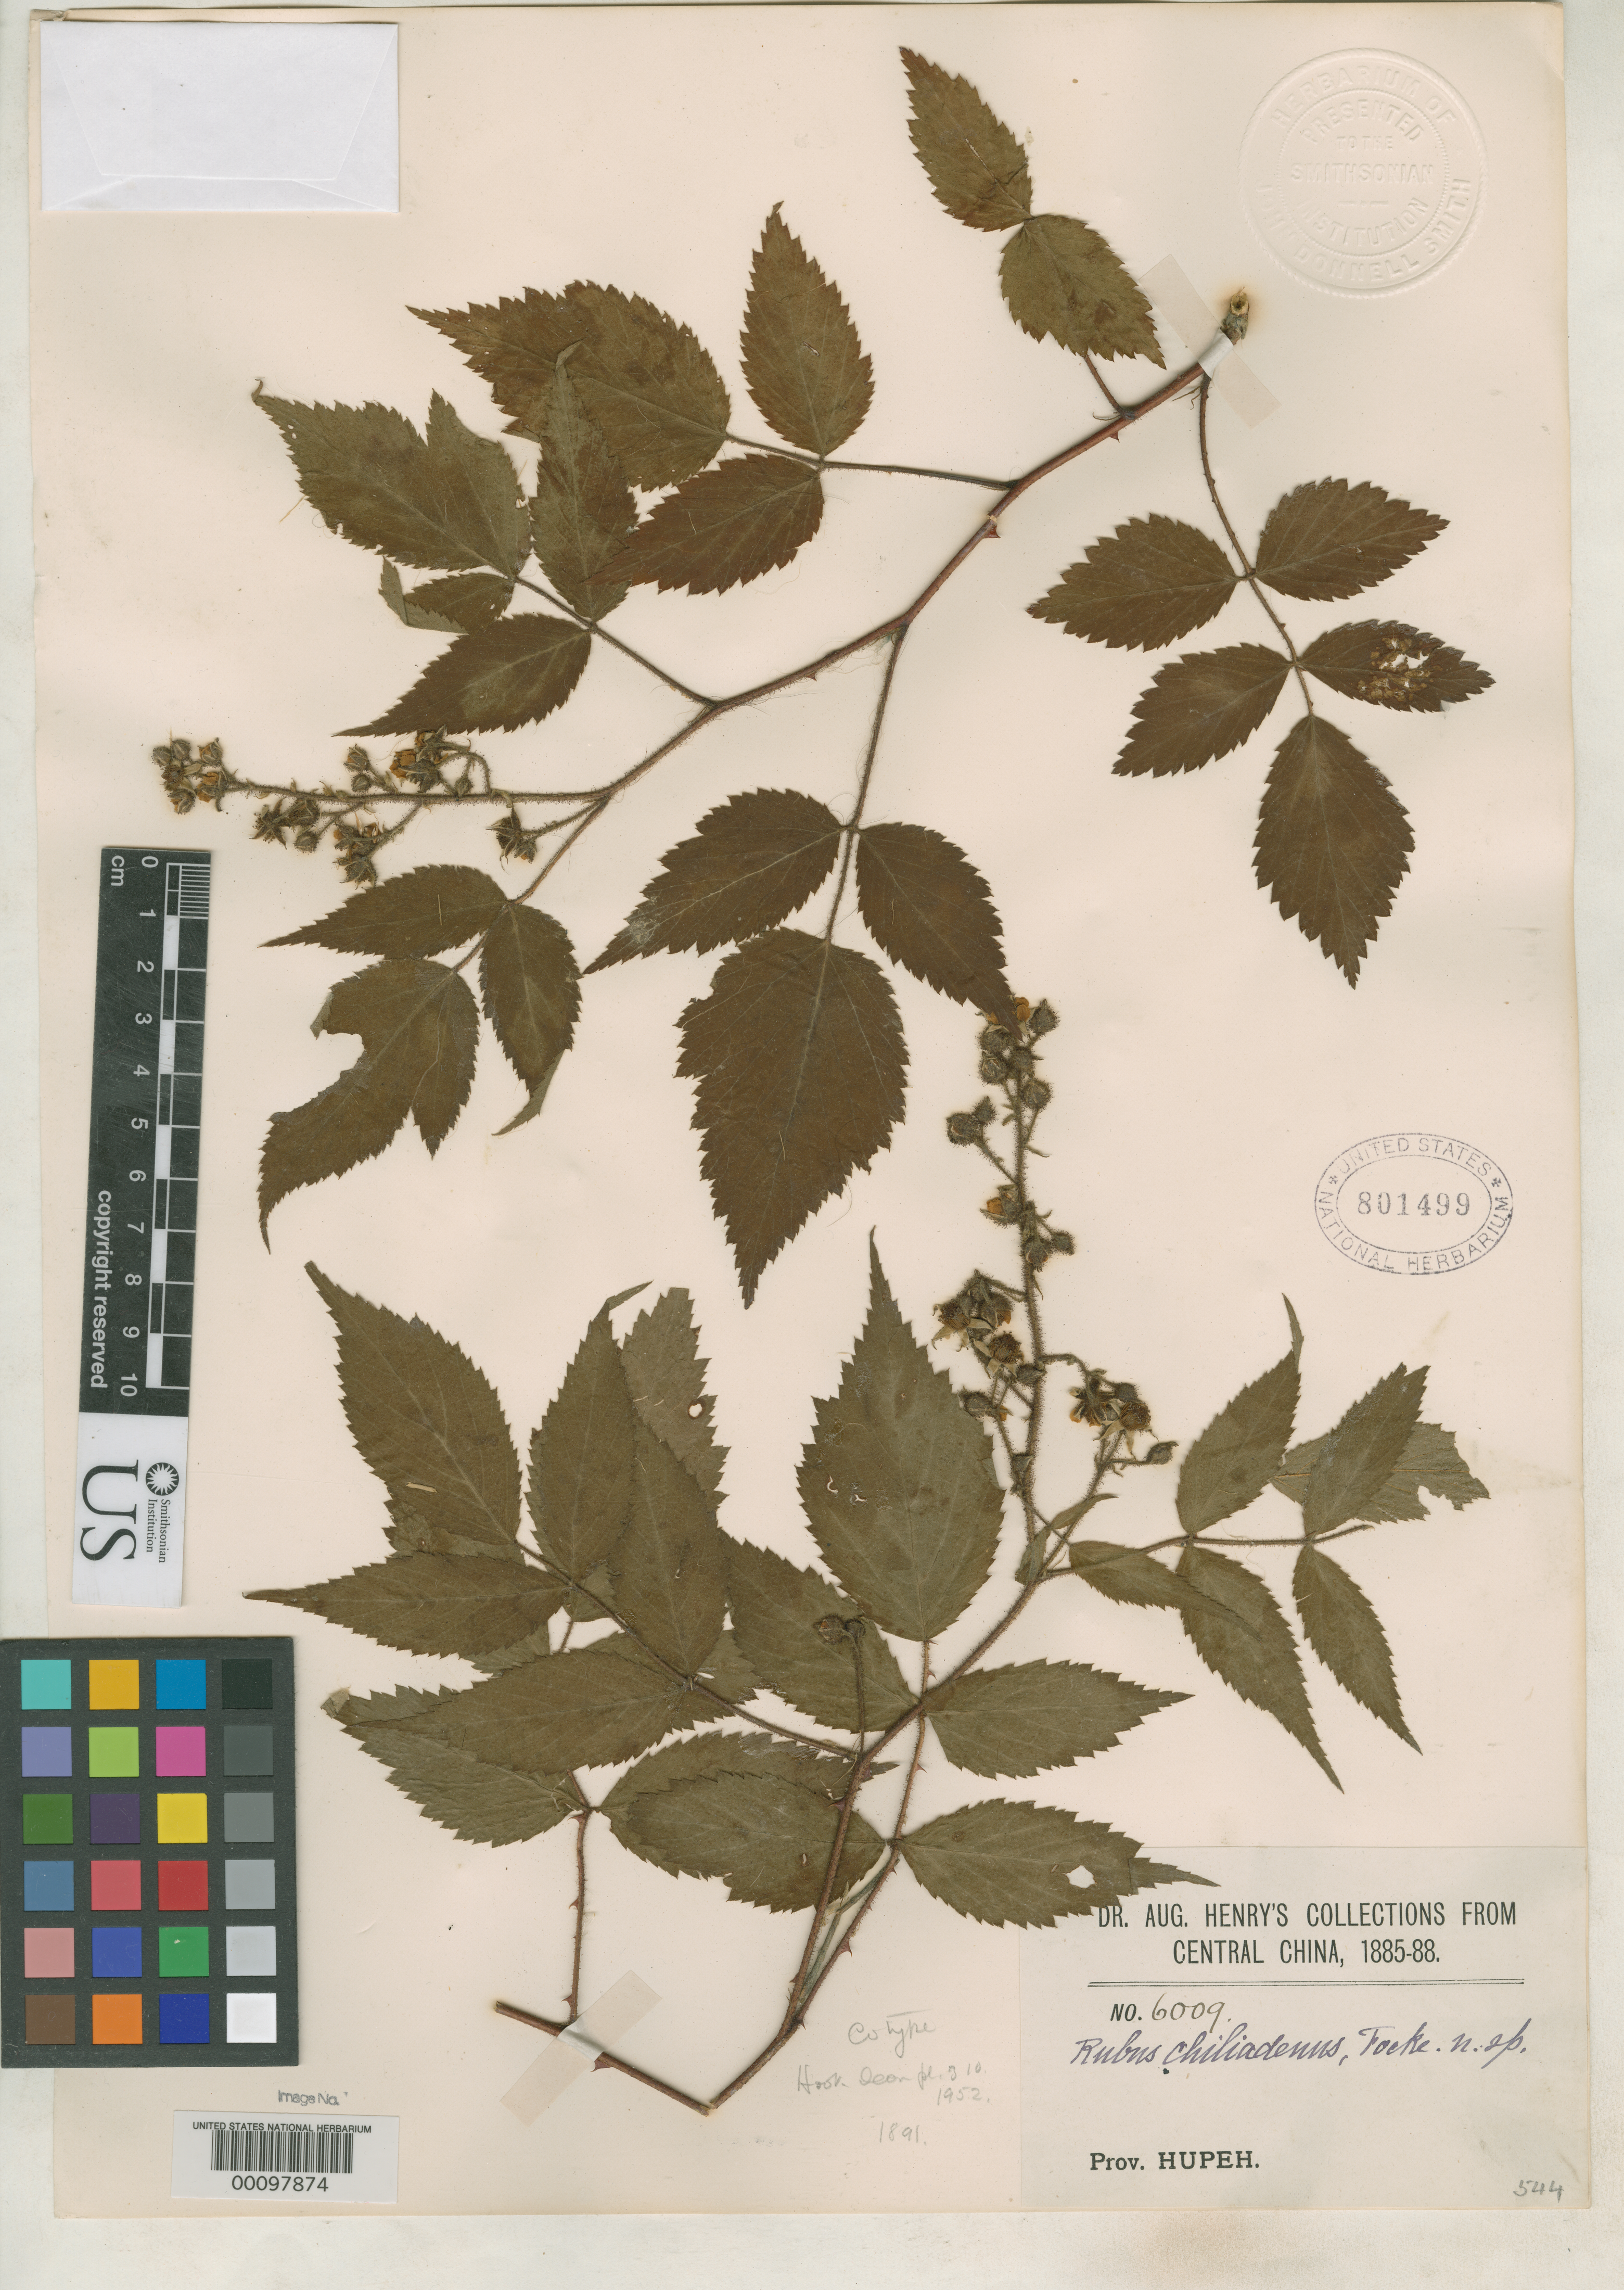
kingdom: Plantae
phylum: Tracheophyta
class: Magnoliopsida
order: Rosales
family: Rosaceae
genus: Rubus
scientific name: Rubus chiliadenus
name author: Focke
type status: Isotype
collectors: A. Henry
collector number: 6009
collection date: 1885/1888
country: China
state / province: Hubei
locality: Central China. Prov. Hupeh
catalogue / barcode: US 801499